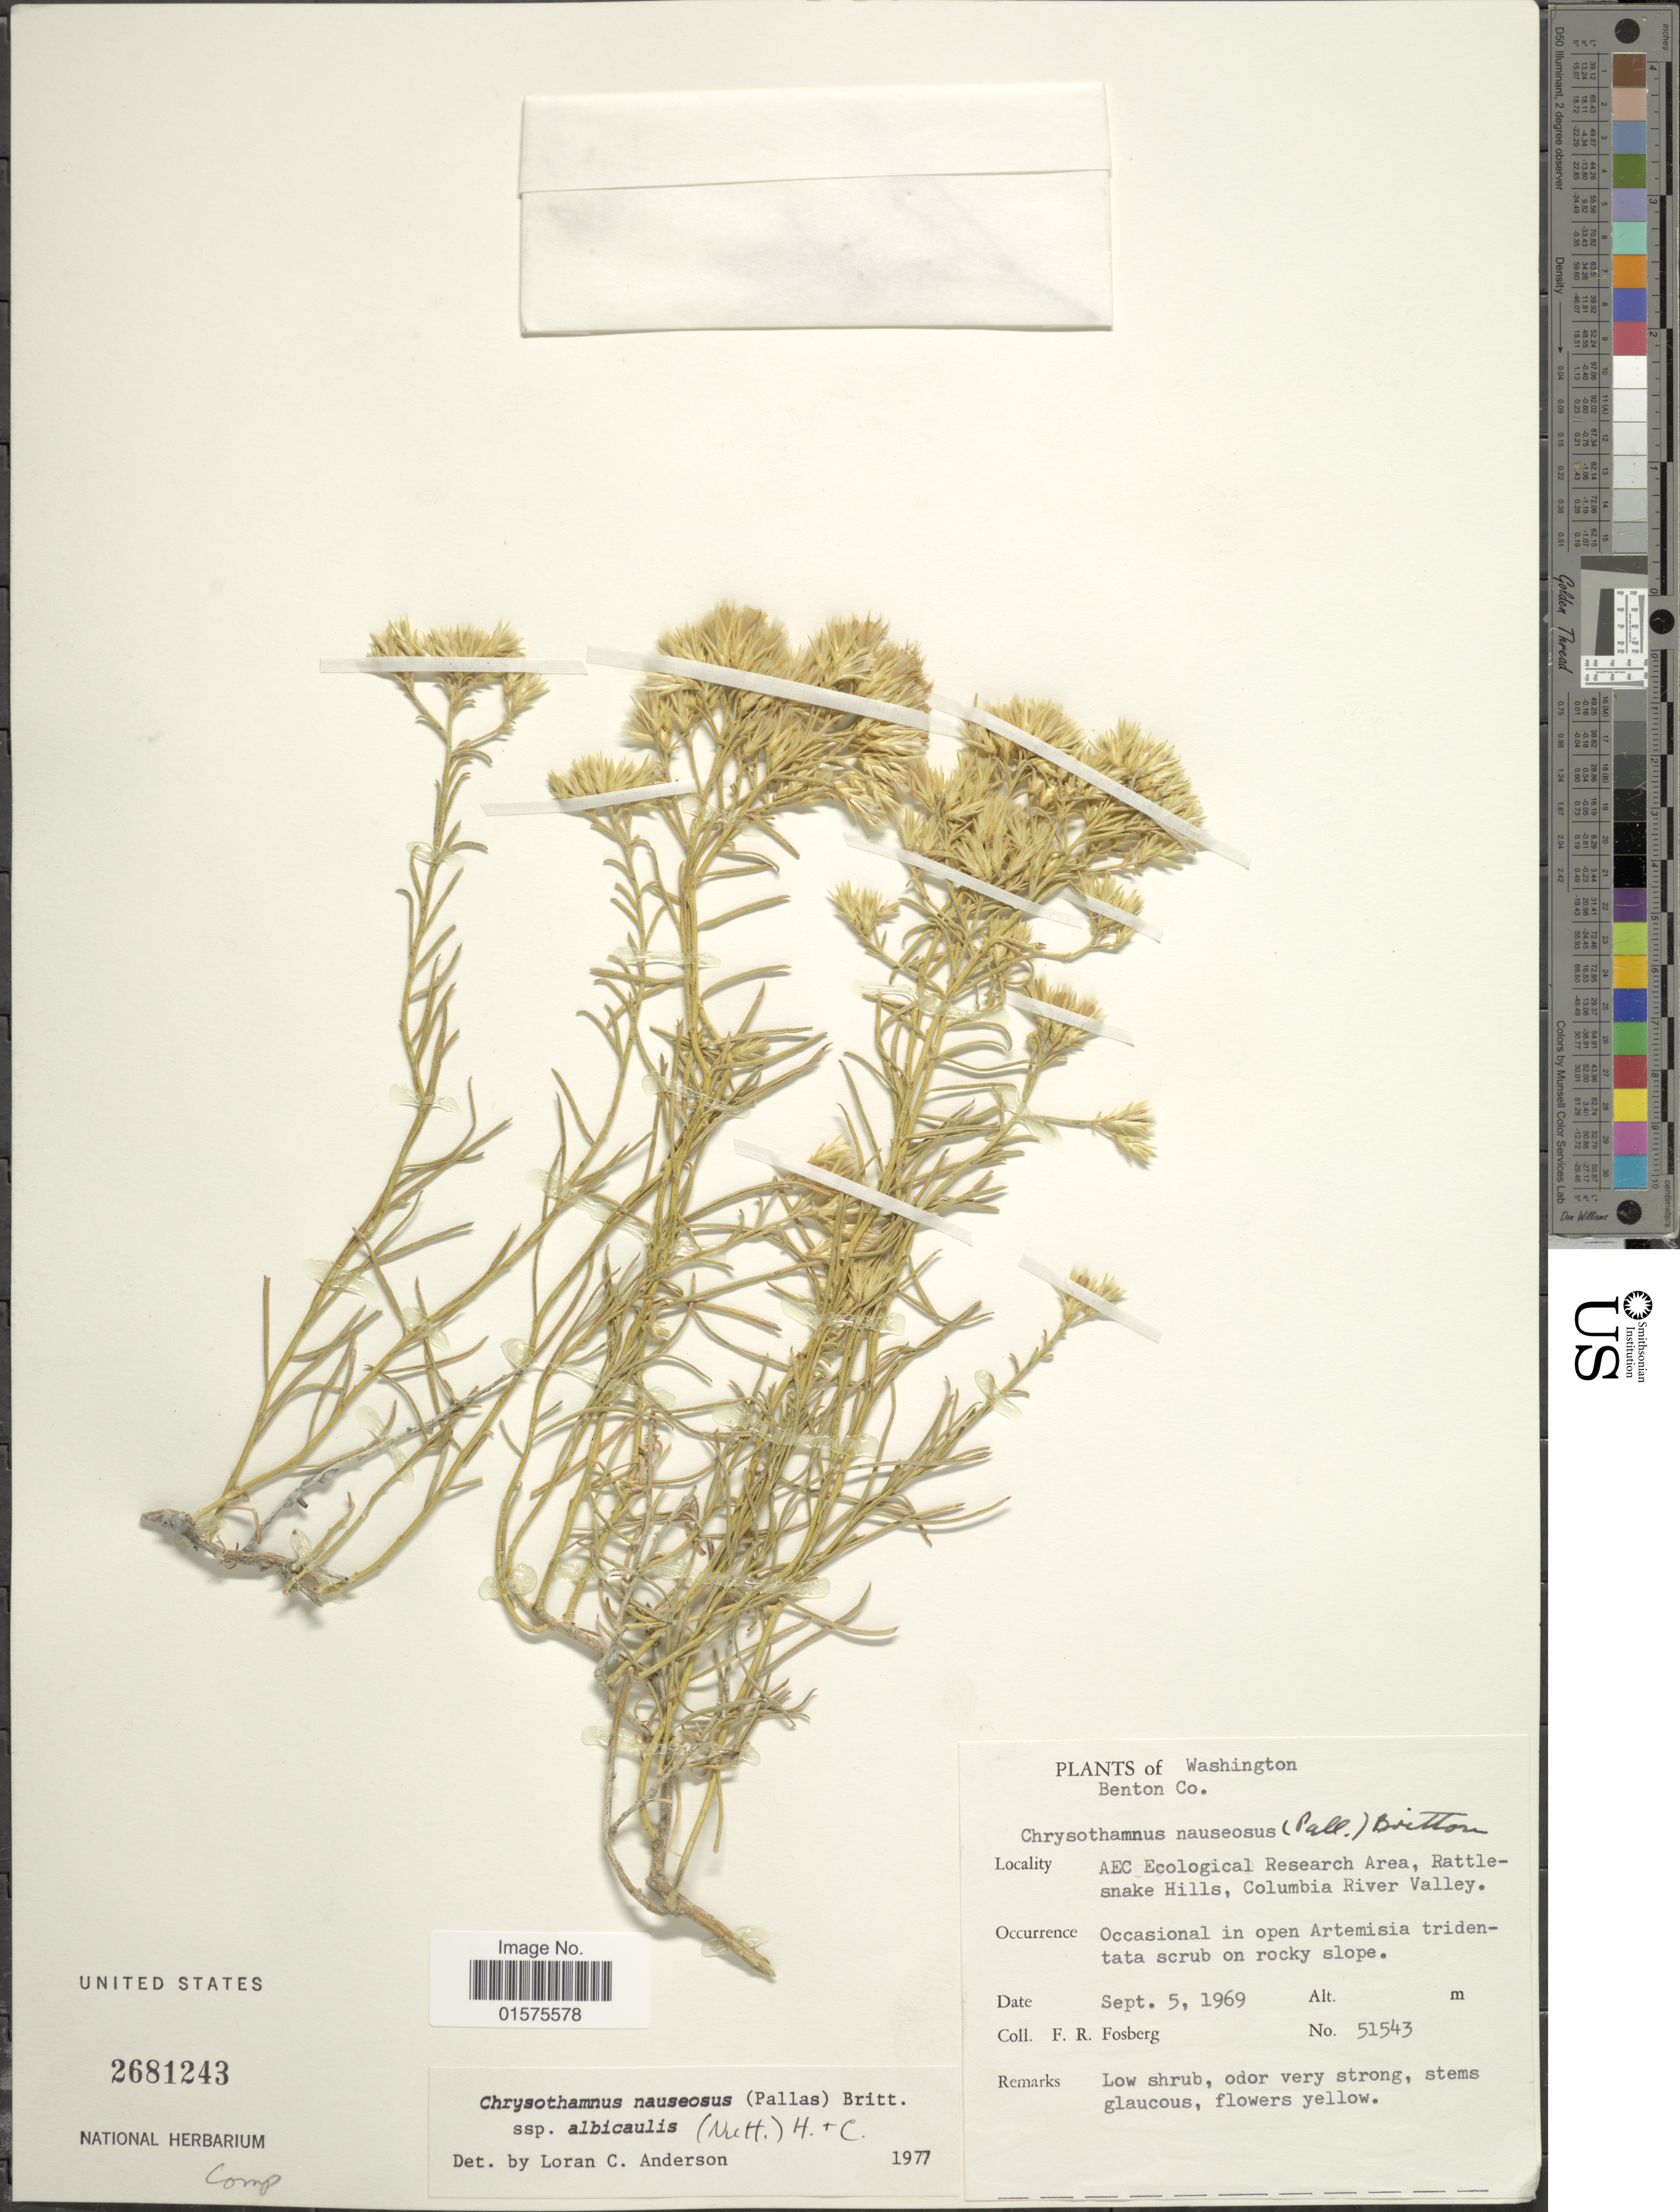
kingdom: Plantae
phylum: Tracheophyta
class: Magnoliopsida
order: Asterales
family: Asteraceae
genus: Ericameria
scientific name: Ericameria nauseosa var. speciosa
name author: (Nutt.) G.L. Nesom & G.I. Baird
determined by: Urbatsch, Lowell E., Curator (LSU), Louisiana State University (UNITED STATES)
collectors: F. R. Fosberg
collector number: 51543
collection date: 1969-09-05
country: United States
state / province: Washington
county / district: Benton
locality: Benton Co. AEC Ecological Research Area, Rattlesnake Hills, Columbia River Valley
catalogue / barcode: US 2681243